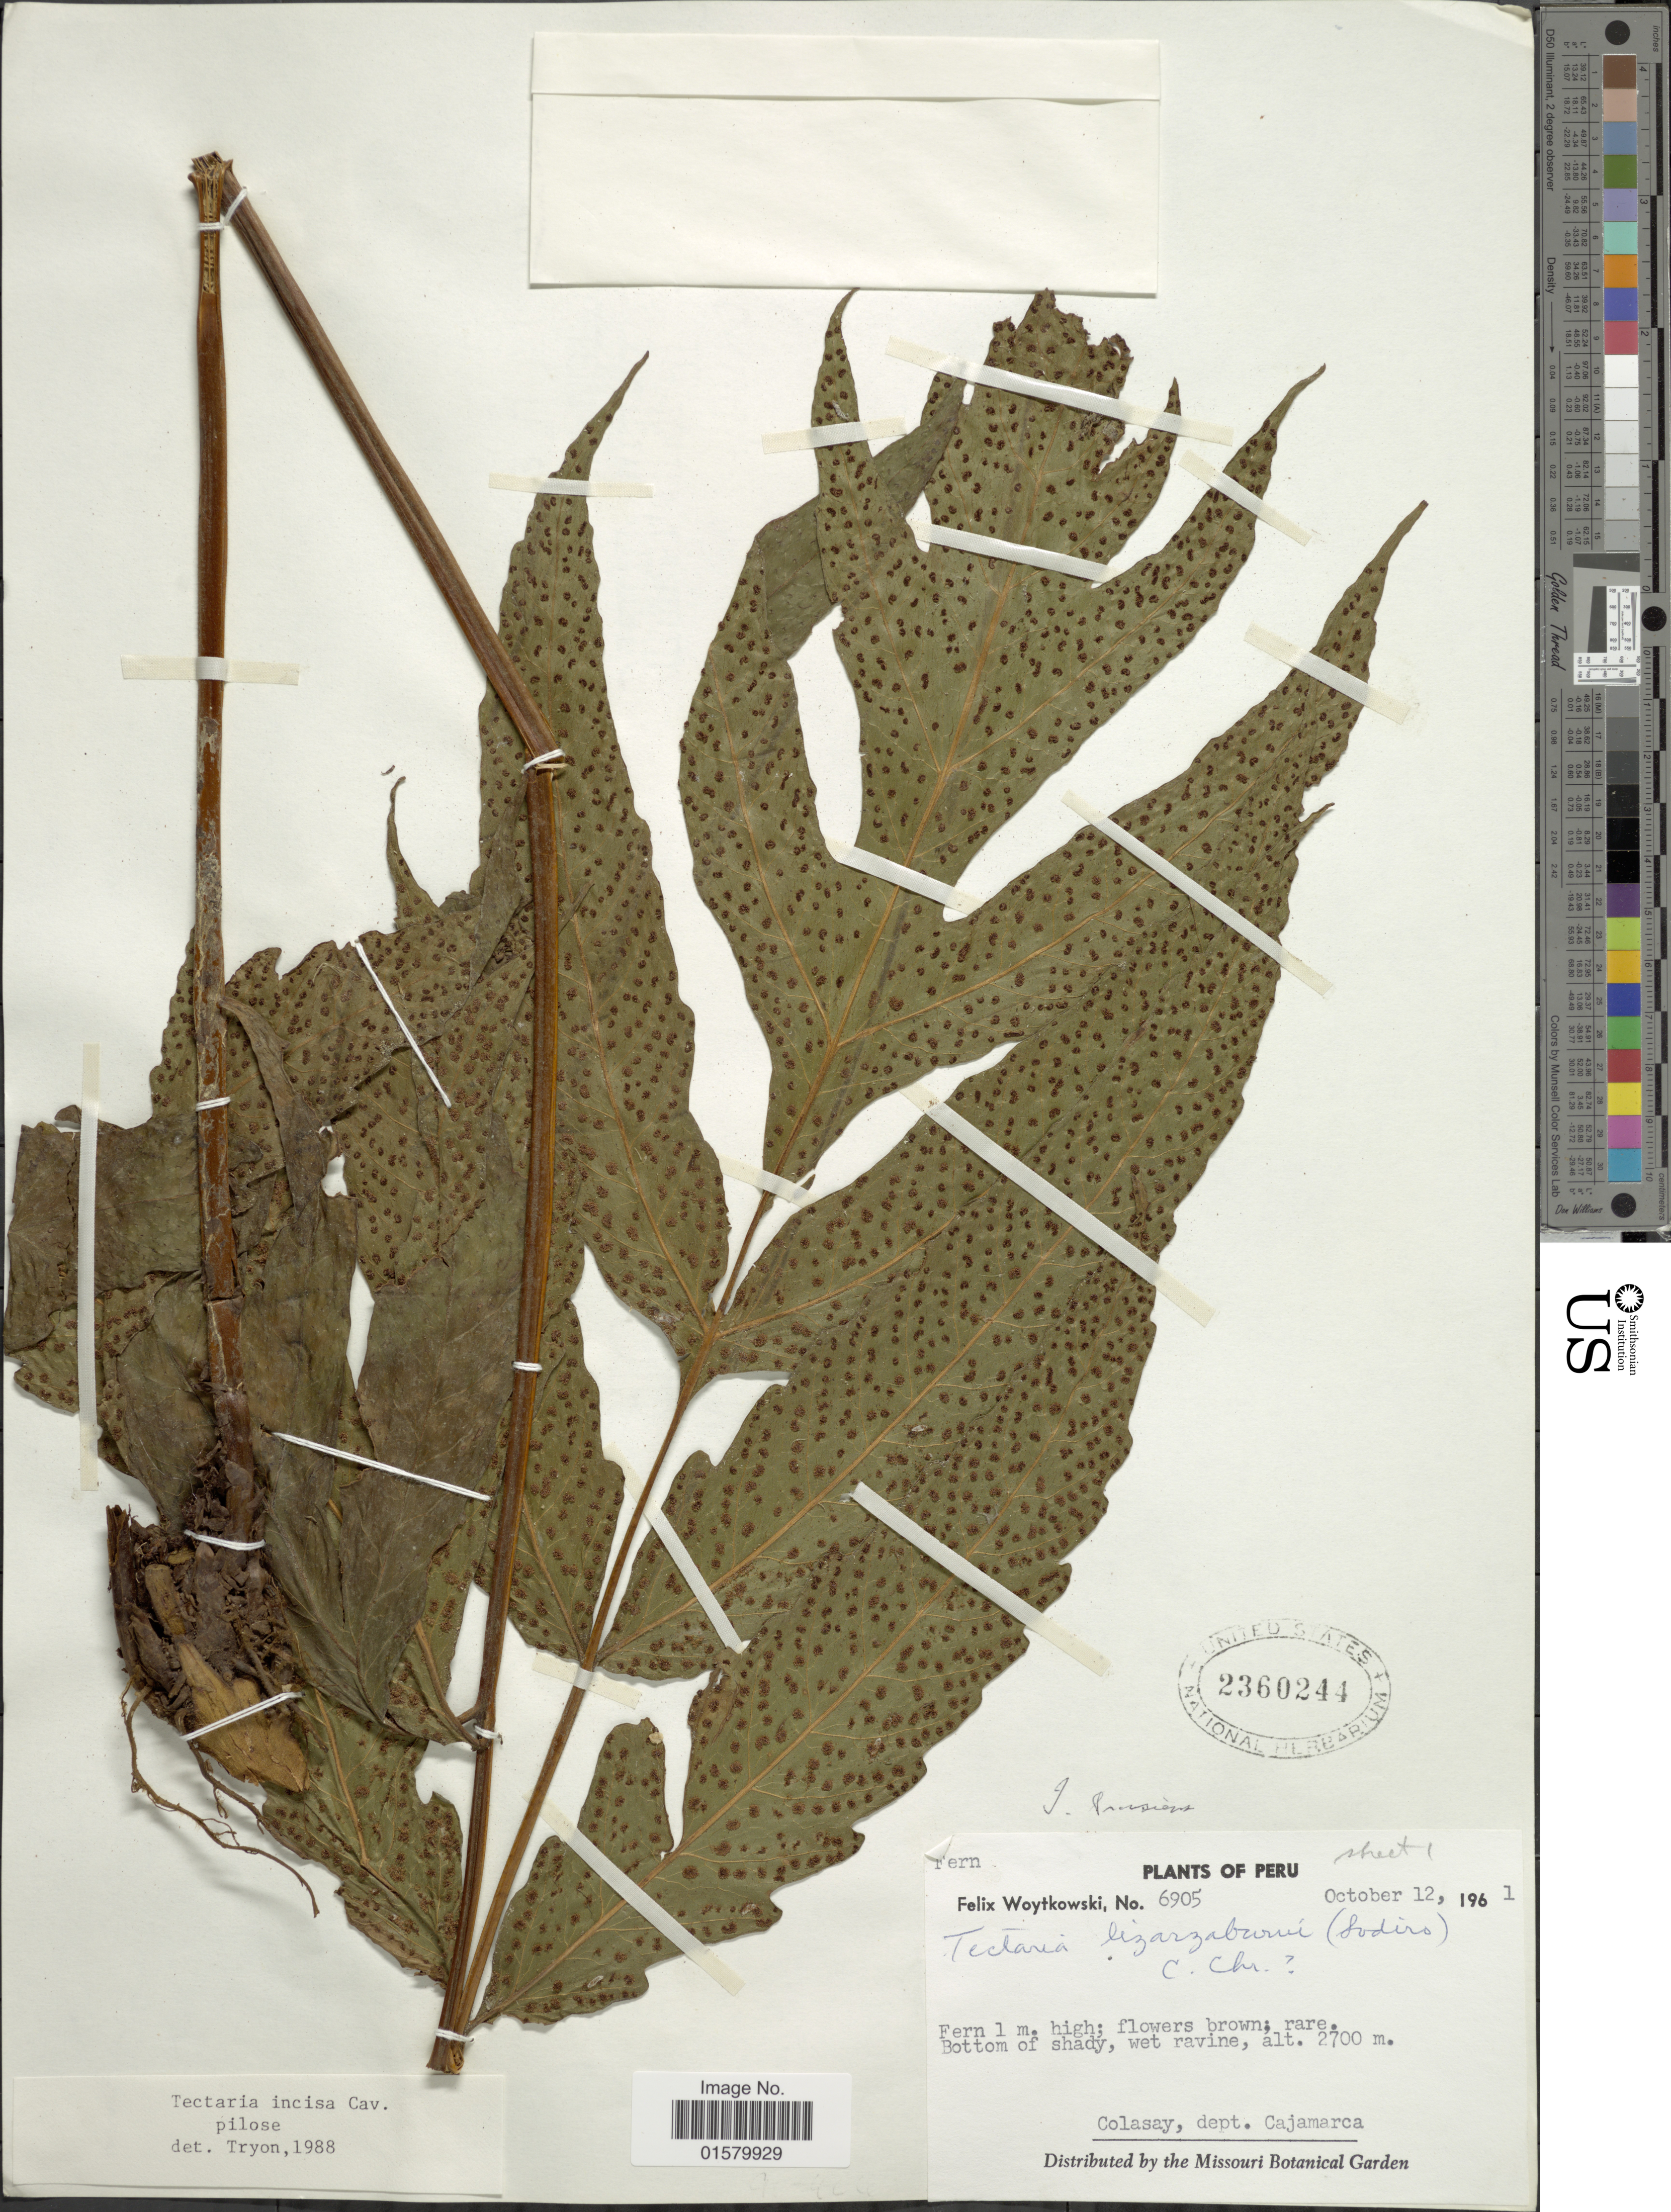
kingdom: Plantae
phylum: Tracheophyta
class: Polypodiopsida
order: Polypodiales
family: Tectariaceae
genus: Tectaria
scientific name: Tectaria transiens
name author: (C.V. Morton) A.R. Sm.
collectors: F. Woytkowski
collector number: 6905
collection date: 1961-10-12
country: Peru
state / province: Cajamarca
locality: Colasay, Dept. Cajamarca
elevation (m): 2700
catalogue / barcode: US 2360244